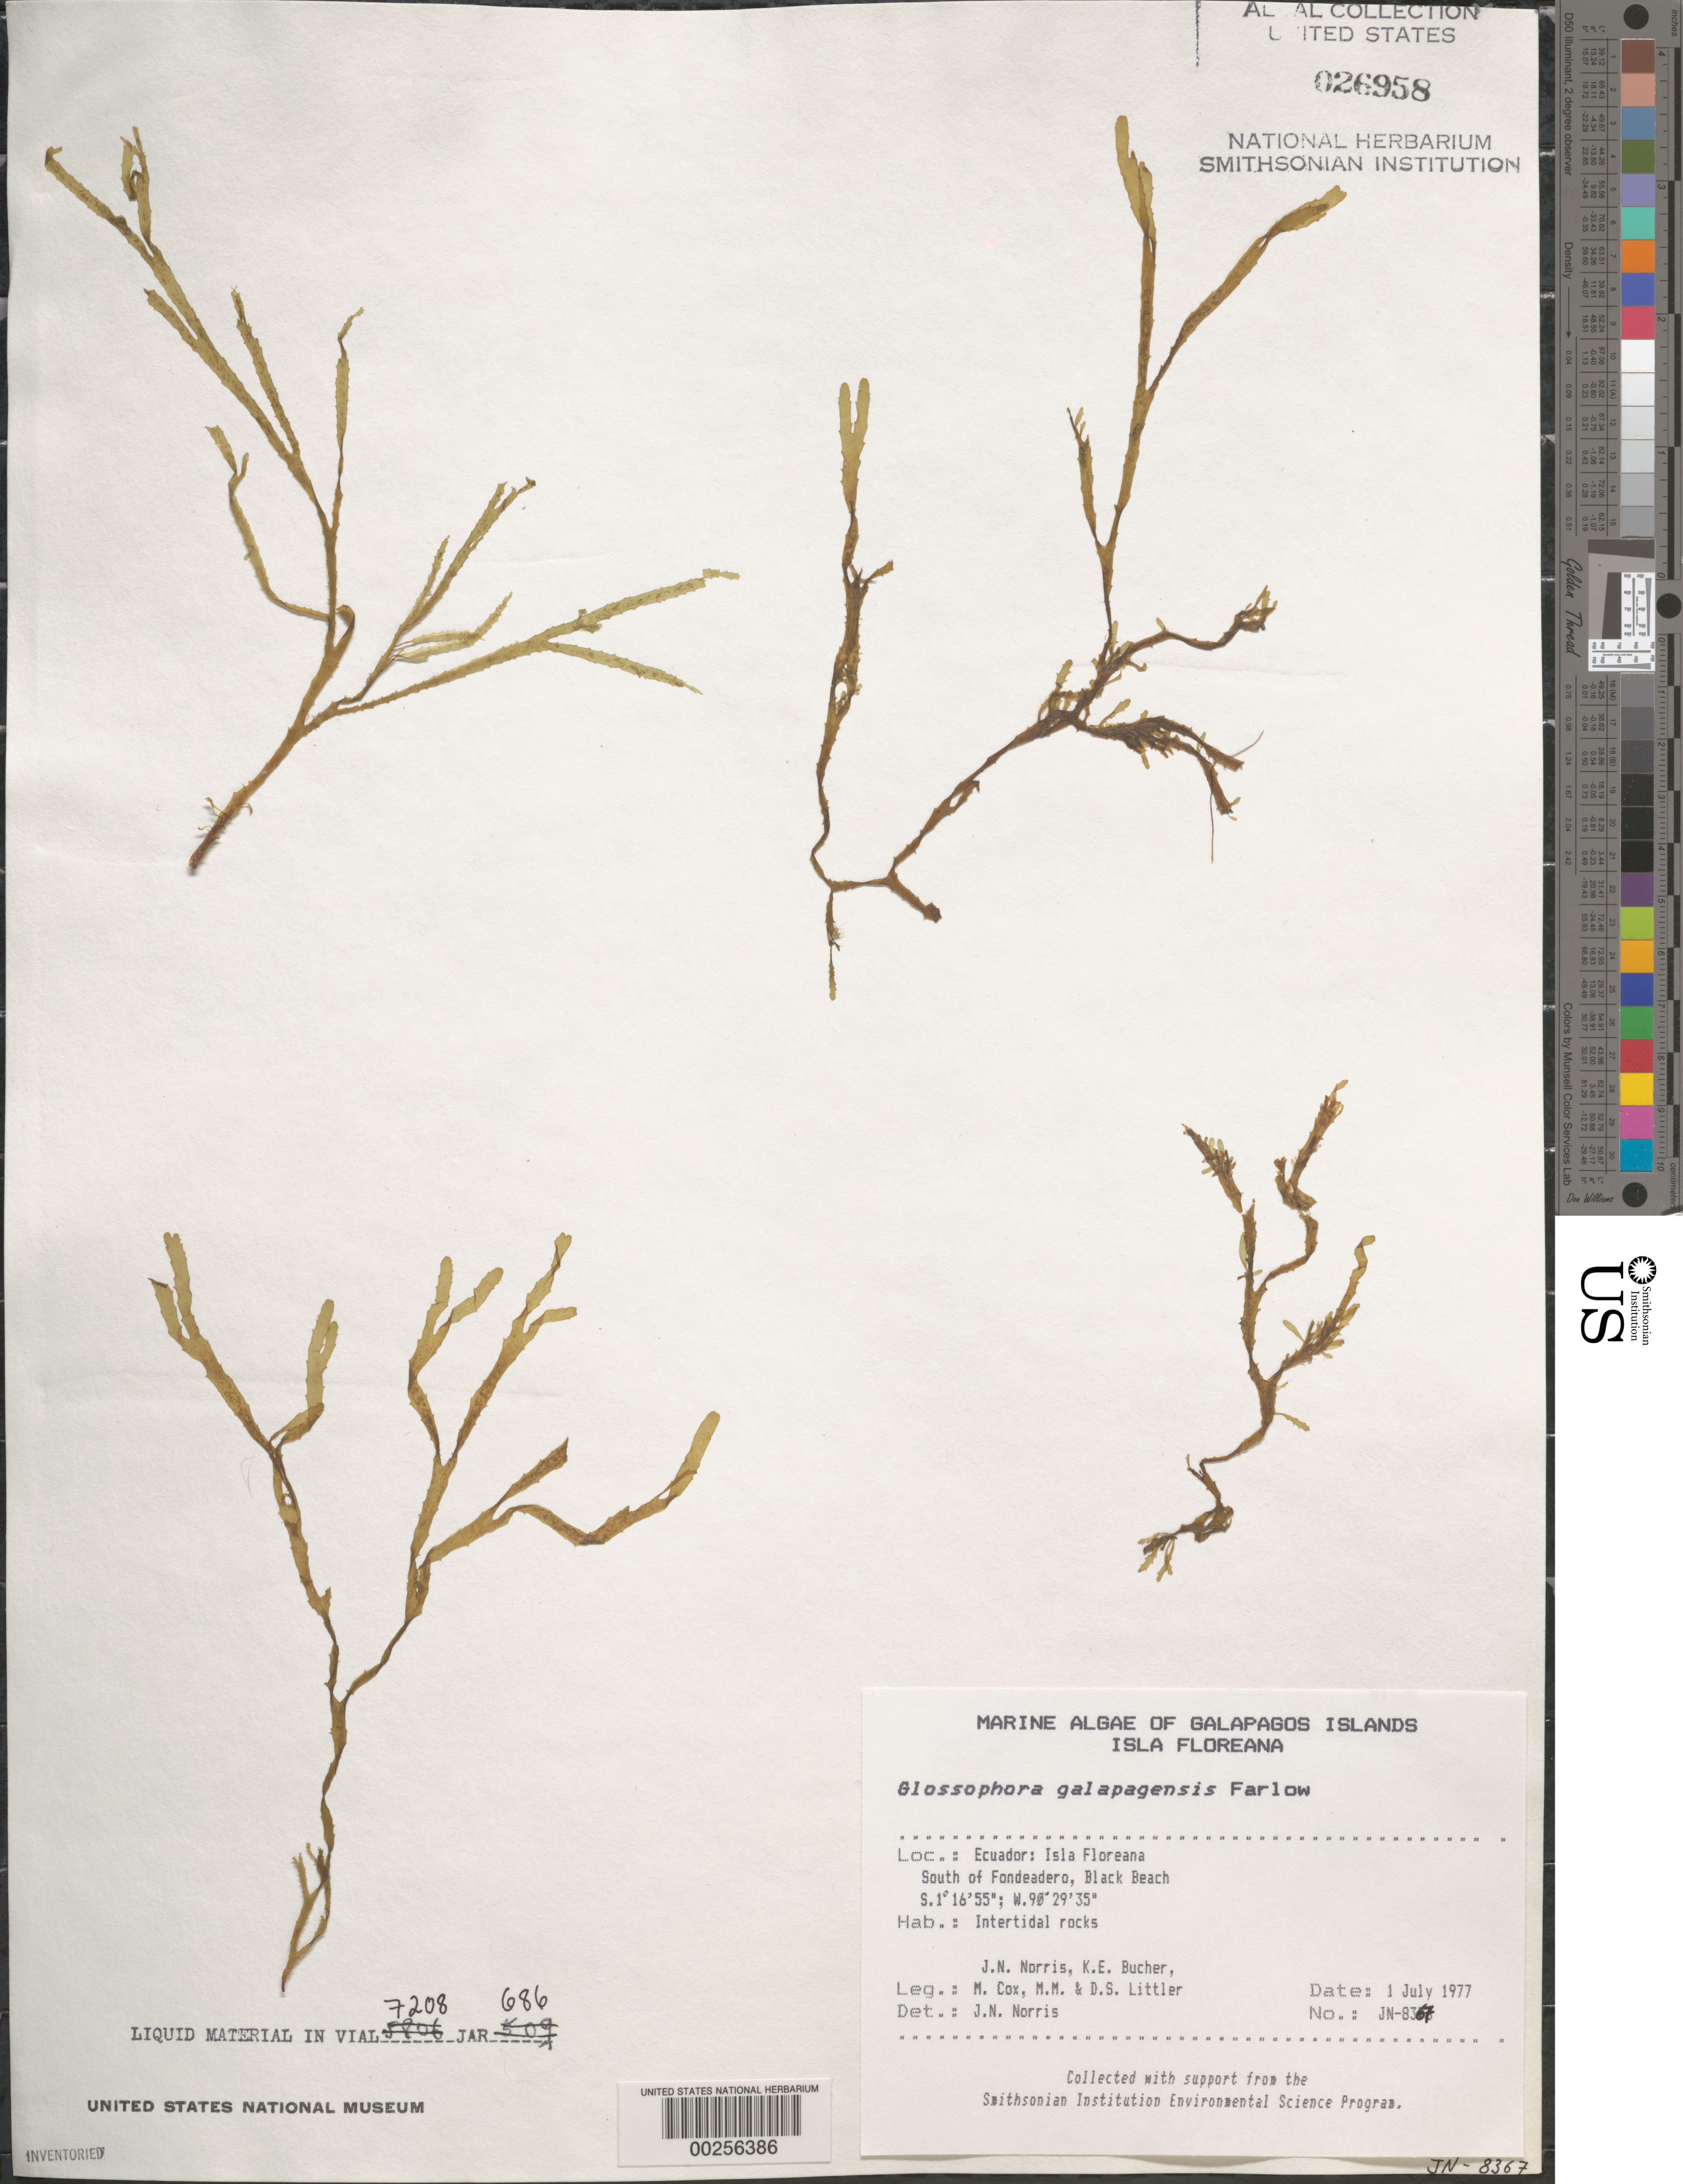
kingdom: Chromista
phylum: Ochrophyta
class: Phaeophyceae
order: Dictyotales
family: Dictyotaceae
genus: Dictyota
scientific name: Dictyota galapagensis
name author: (Farl.) De Clerck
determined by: Algae name updating Project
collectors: J. N. Norris, K. E. Bucher, M. Cox, M. M. Littler & D. S. Littler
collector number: JN-8367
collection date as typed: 01 Jul 1977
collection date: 1977-07-01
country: Ecuador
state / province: Colón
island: Floreana [Charles, Santa Maria]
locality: Black Beach south of Fondeadero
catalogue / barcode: US 26958